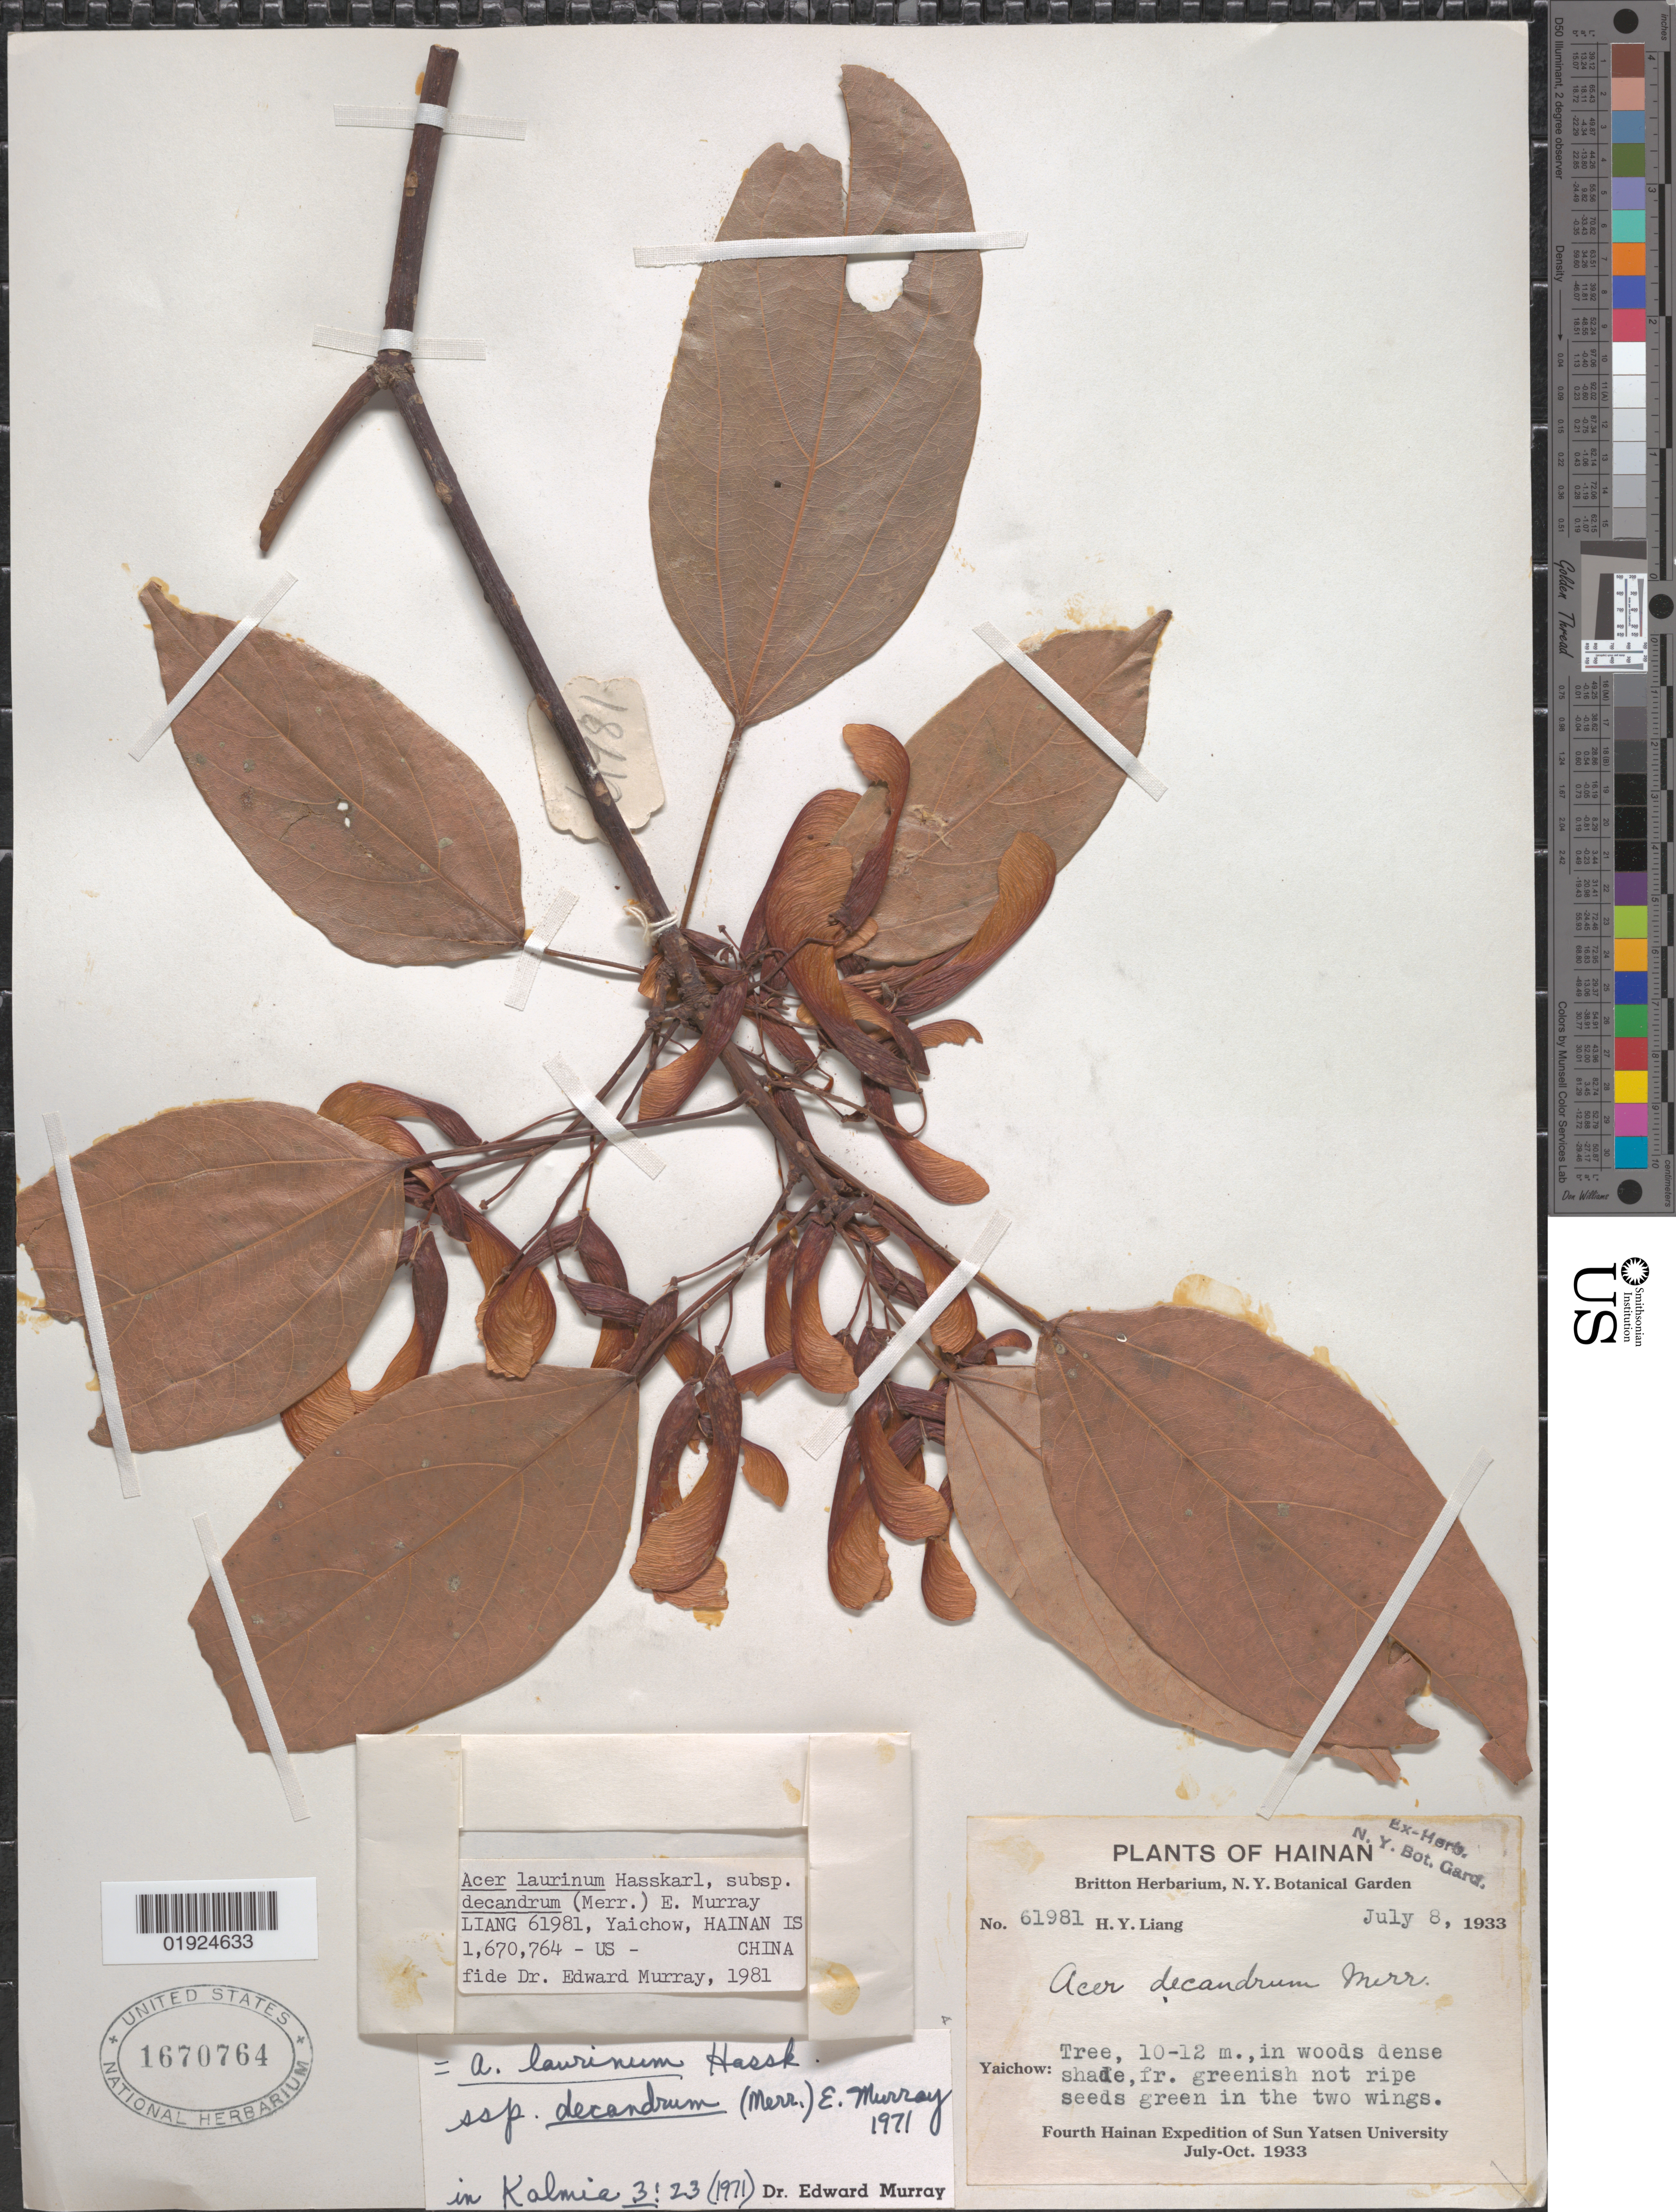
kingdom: Plantae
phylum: Tracheophyta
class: Magnoliopsida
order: Sapindales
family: Sapindaceae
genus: Acer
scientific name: Acer laurinum subsp. decandrum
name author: (Merr.) A.E. Murray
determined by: Murray, Edward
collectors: H. Y. Liang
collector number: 61981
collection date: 1933-07-08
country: China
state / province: Hainan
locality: Yaichow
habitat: In woods, dense shade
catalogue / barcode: US 1670764